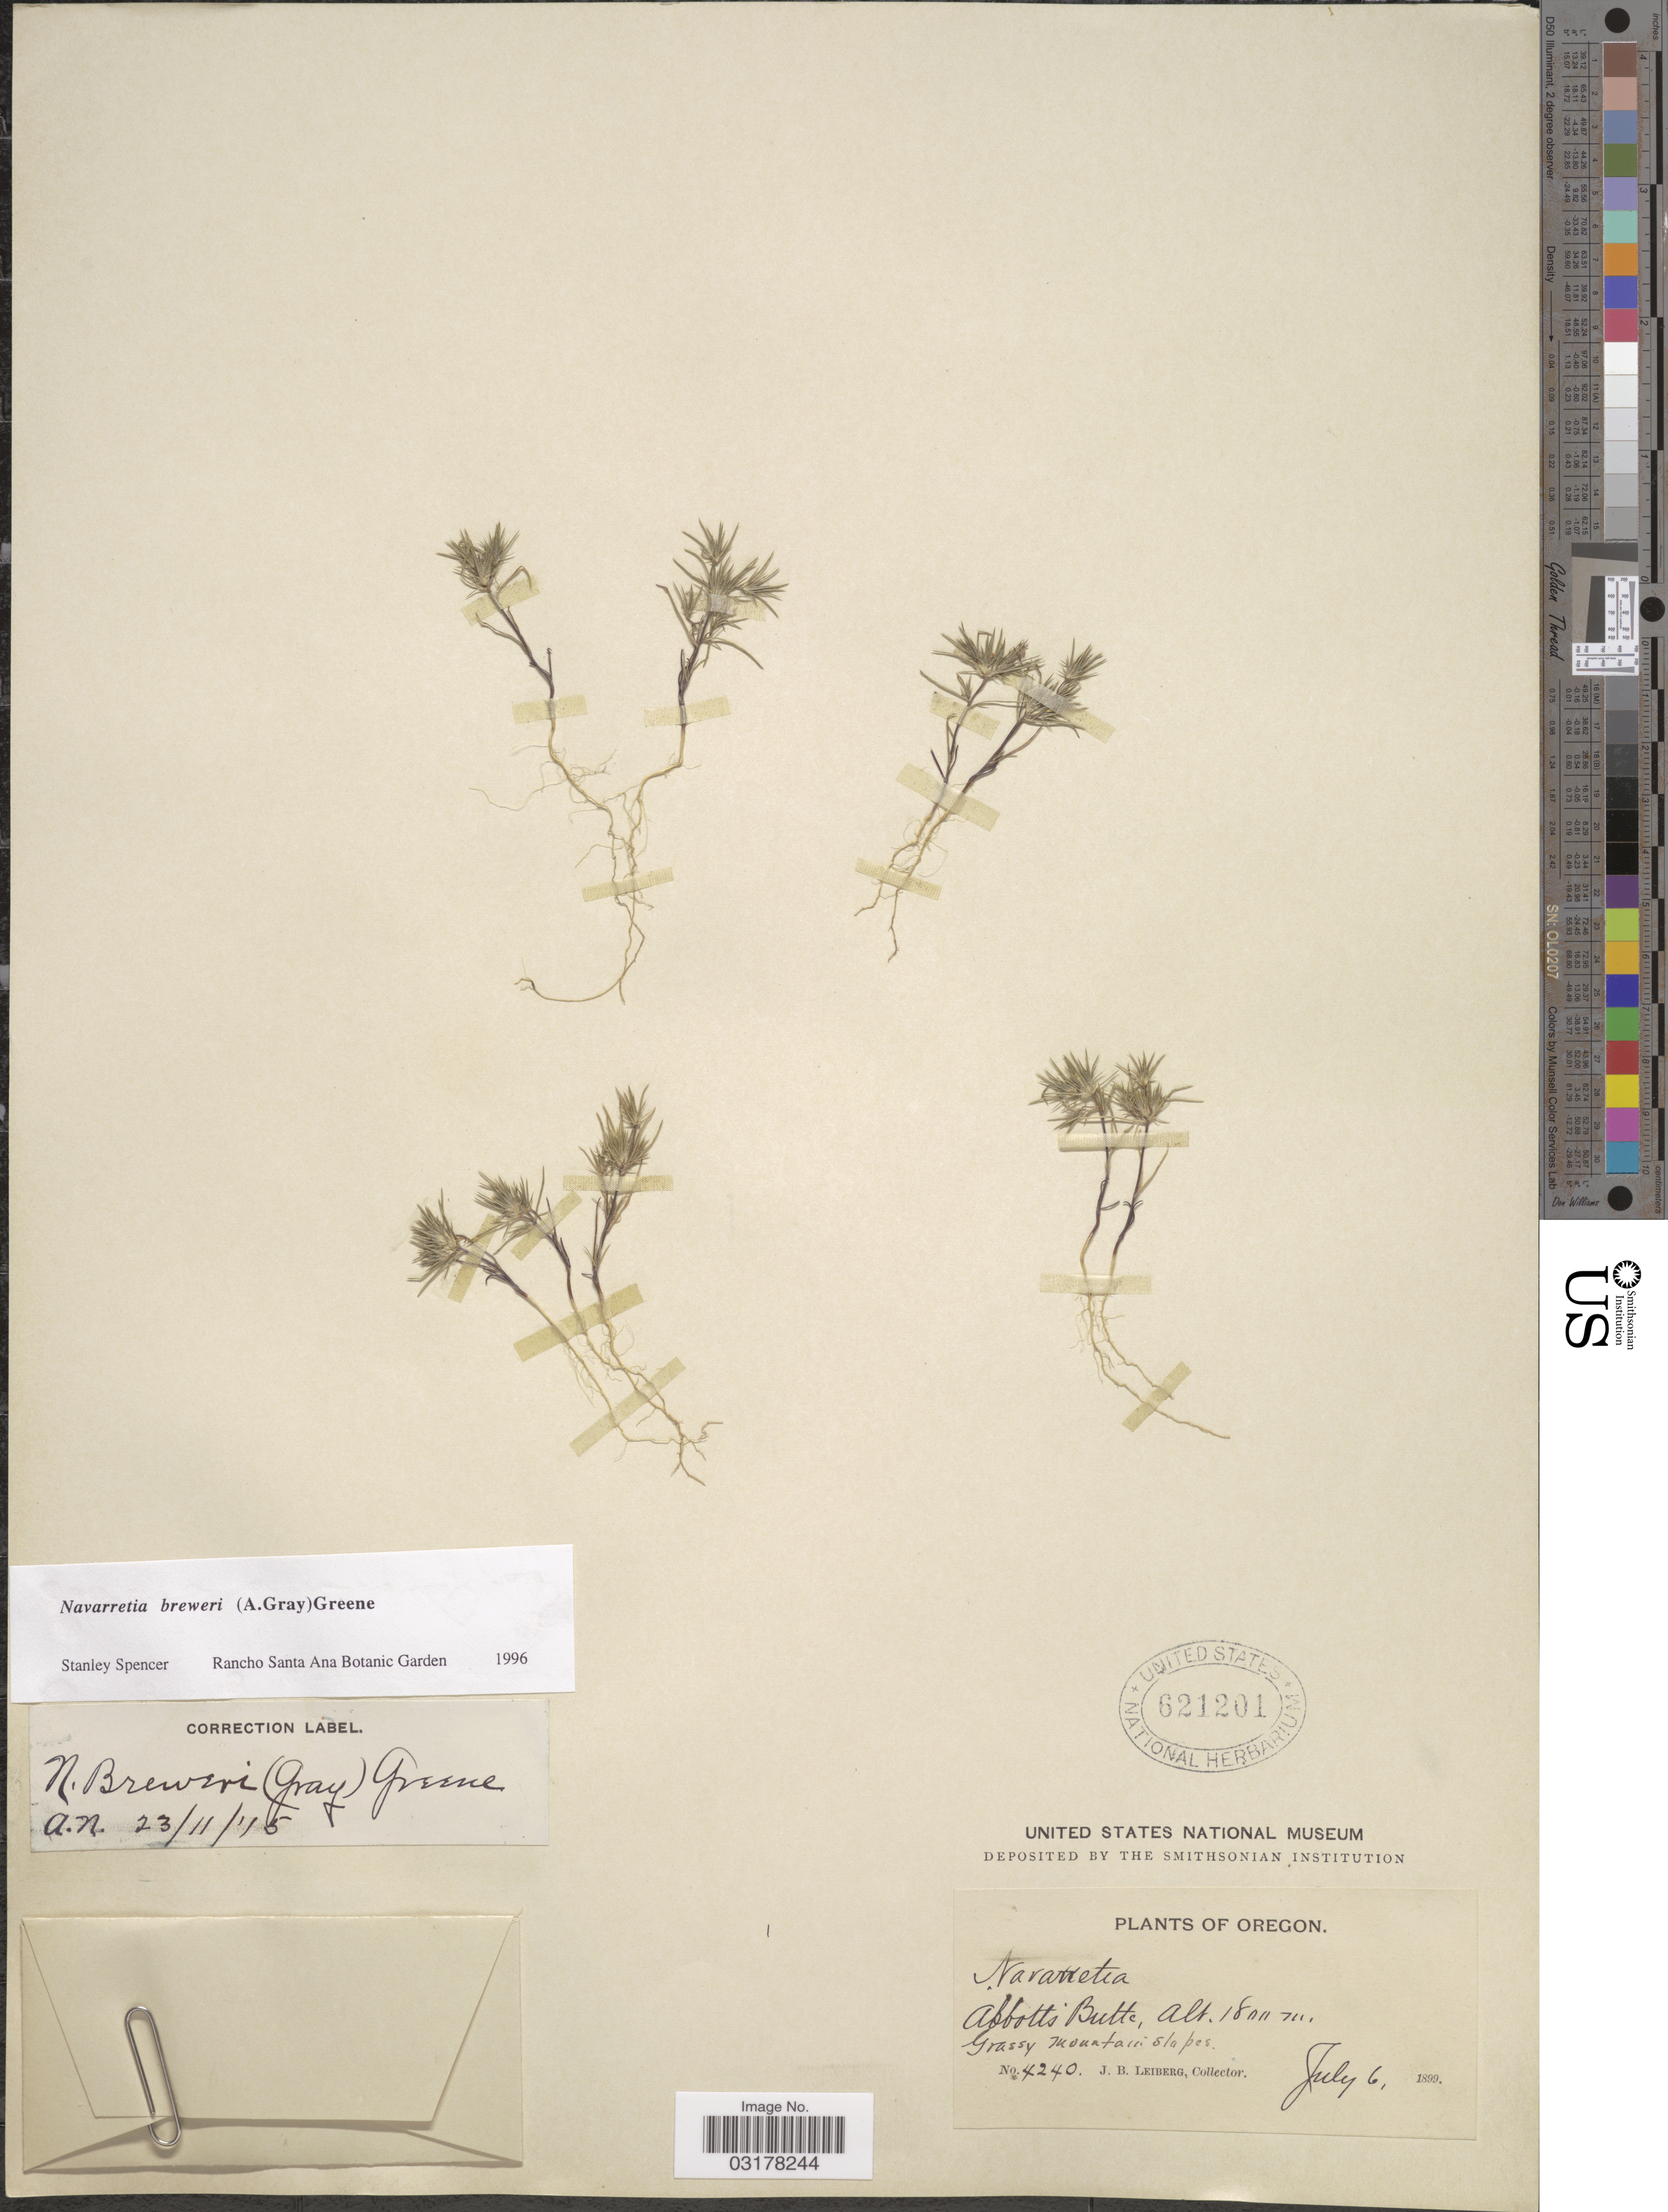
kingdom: Plantae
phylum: Tracheophyta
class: Magnoliopsida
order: Ericales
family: Polemoniaceae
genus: Navarretia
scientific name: Navarretia breweri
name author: (A. Gray) Greene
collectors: J. B. Leiberg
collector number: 4240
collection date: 1899-07-06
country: United States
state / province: Oregon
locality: Abbott's Butte.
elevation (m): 1800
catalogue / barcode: US 621201